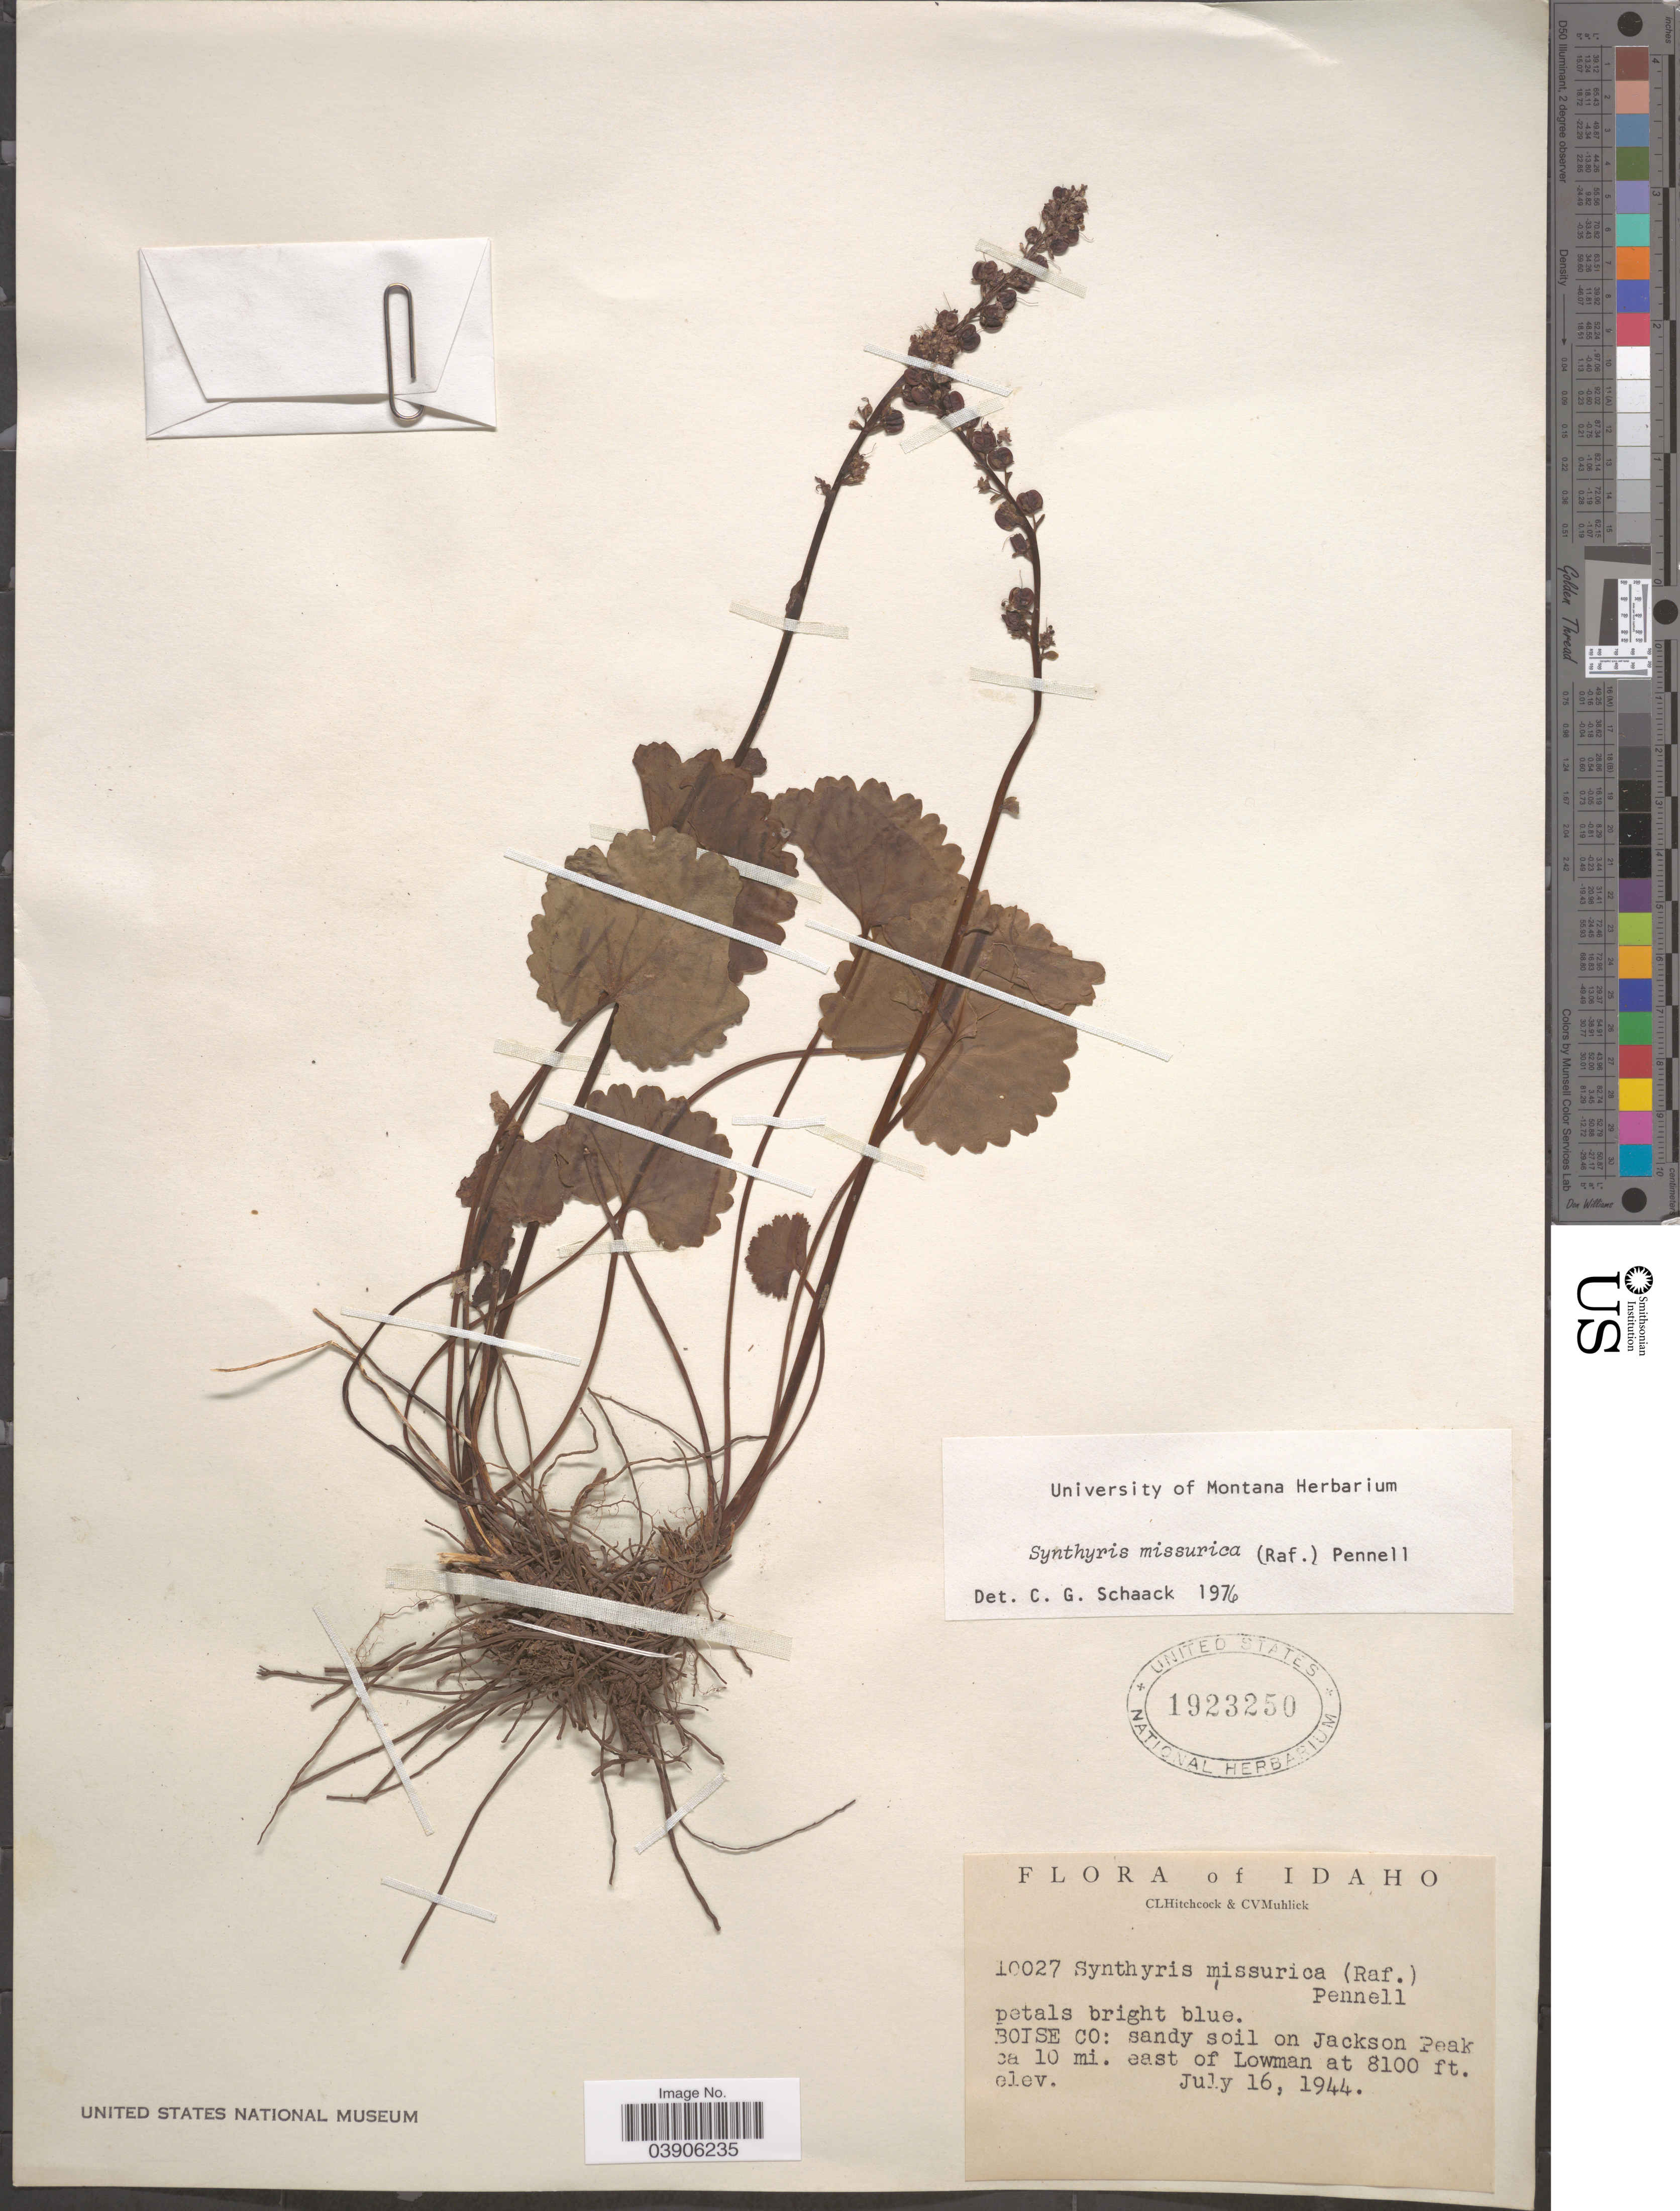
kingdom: Plantae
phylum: Tracheophyta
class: Magnoliopsida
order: Lamiales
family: Plantaginaceae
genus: Synthyris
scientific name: Synthyris missurica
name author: (Raf.) Pennell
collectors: C. L. Hitchcock & C. V. Muhlick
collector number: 10027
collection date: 1944-07-16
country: United States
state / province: Idaho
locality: Boise Co: sandy soil on Jackson Peak ca 10 mi. east of Lowman.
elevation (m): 2469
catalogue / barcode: US 1923250